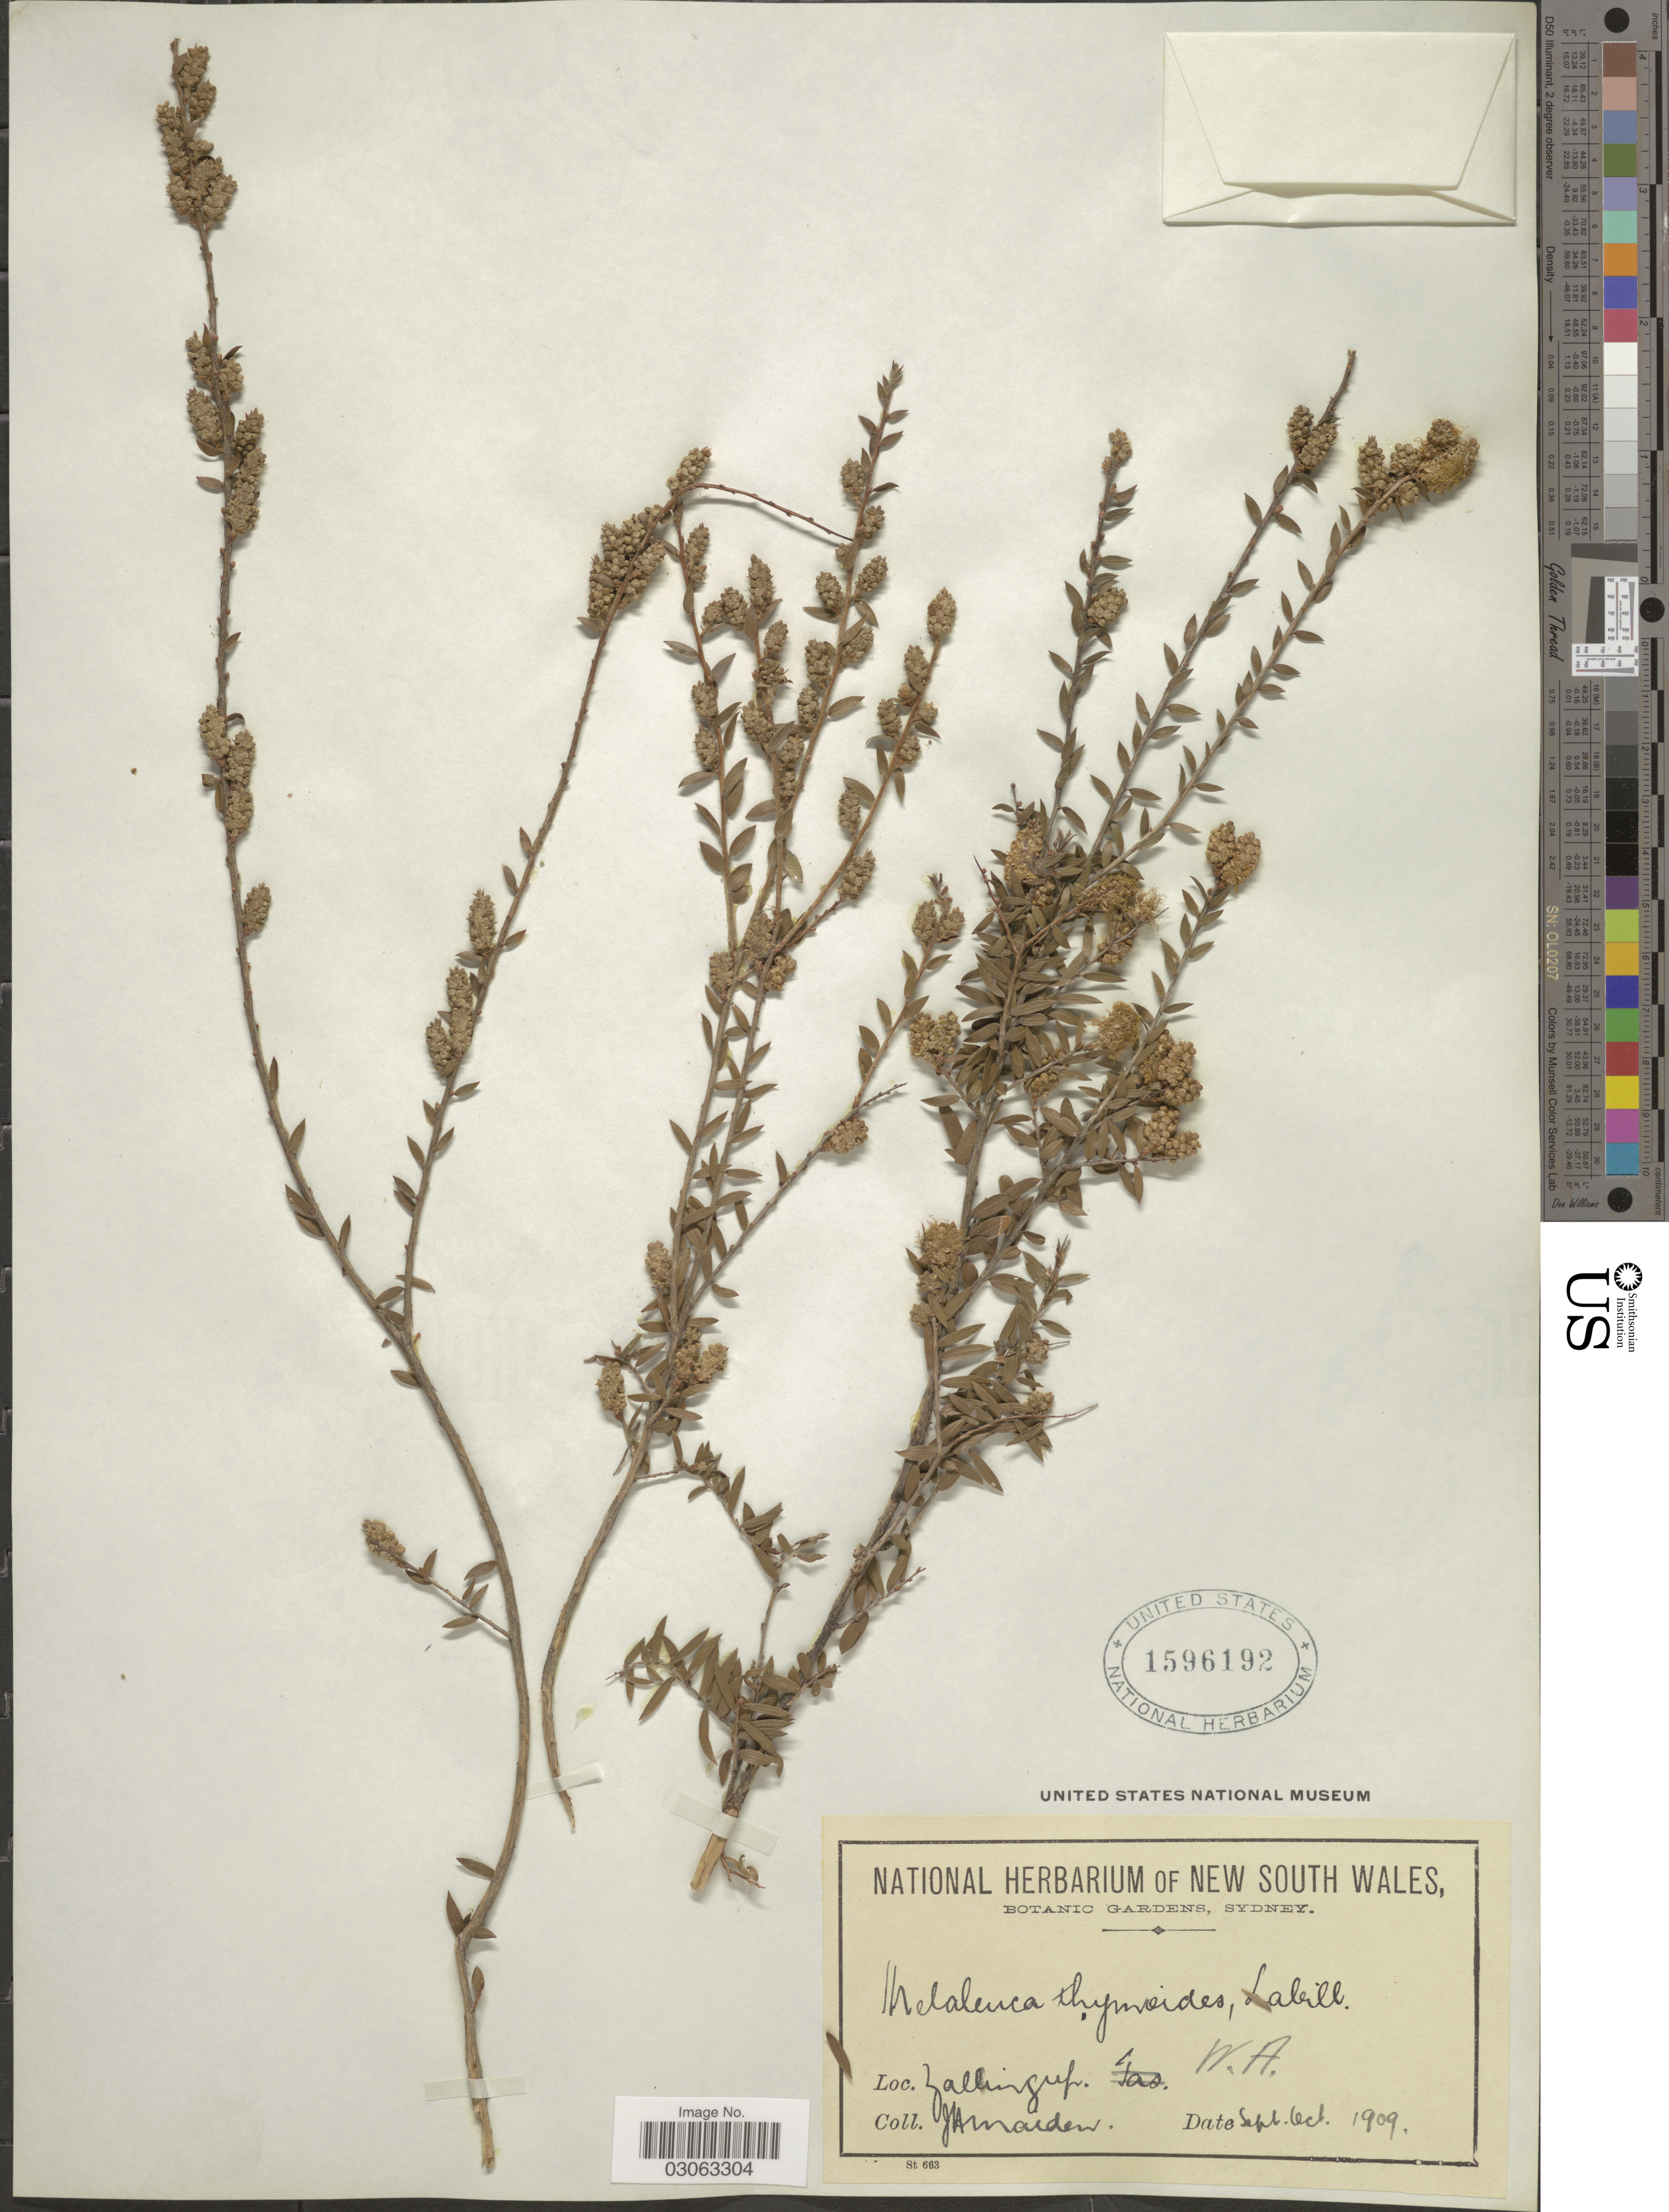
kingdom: Plantae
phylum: Tracheophyta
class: Magnoliopsida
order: Myrtales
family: Myrtaceae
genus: Melaleuca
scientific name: Melaleuca thymoides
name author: Labill.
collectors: J. Maiden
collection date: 1909-09/1909-10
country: Australia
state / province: Western Australia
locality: Yallingup. W.A.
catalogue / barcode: US 1596192